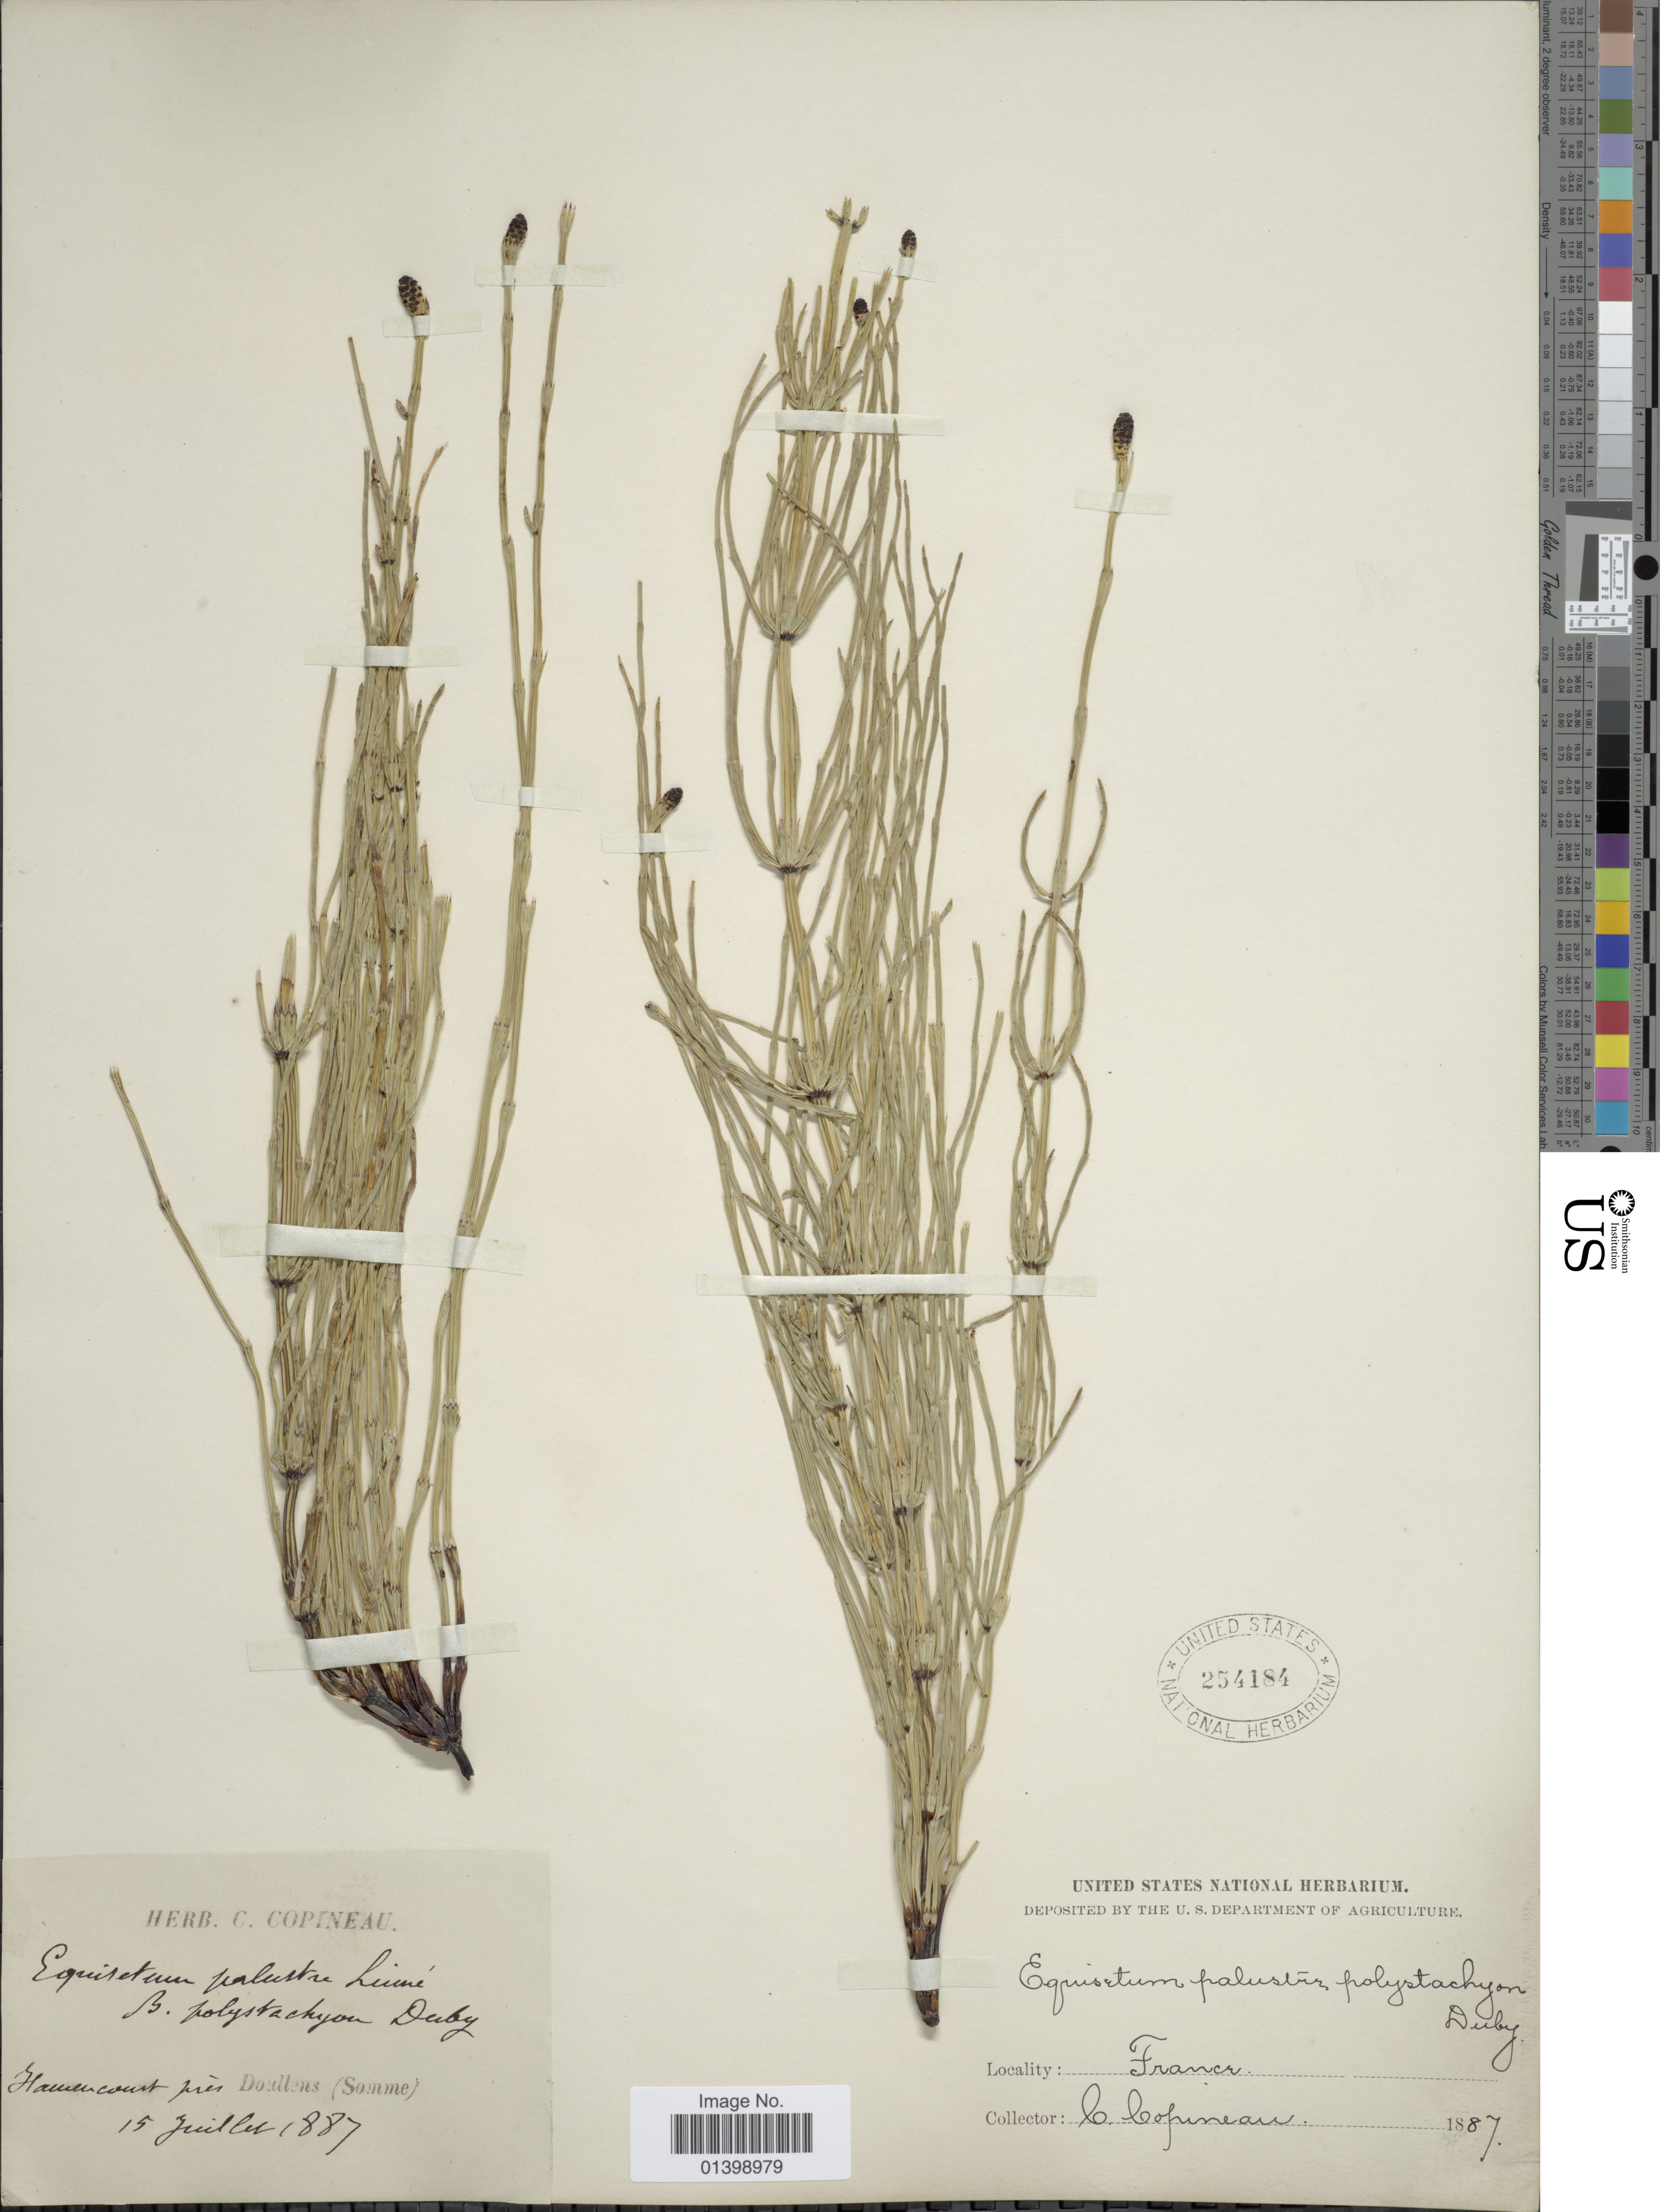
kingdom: Plantae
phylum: Tracheophyta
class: Polypodiopsida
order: Equisetales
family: Equisetaceae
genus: Equisetum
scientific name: Equisetum palustre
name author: L.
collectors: C. Copineau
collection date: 1887-07-15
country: France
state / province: Hauts-de-France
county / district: Somme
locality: Hamencourt près Doullens (Somme)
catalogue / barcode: US 254184